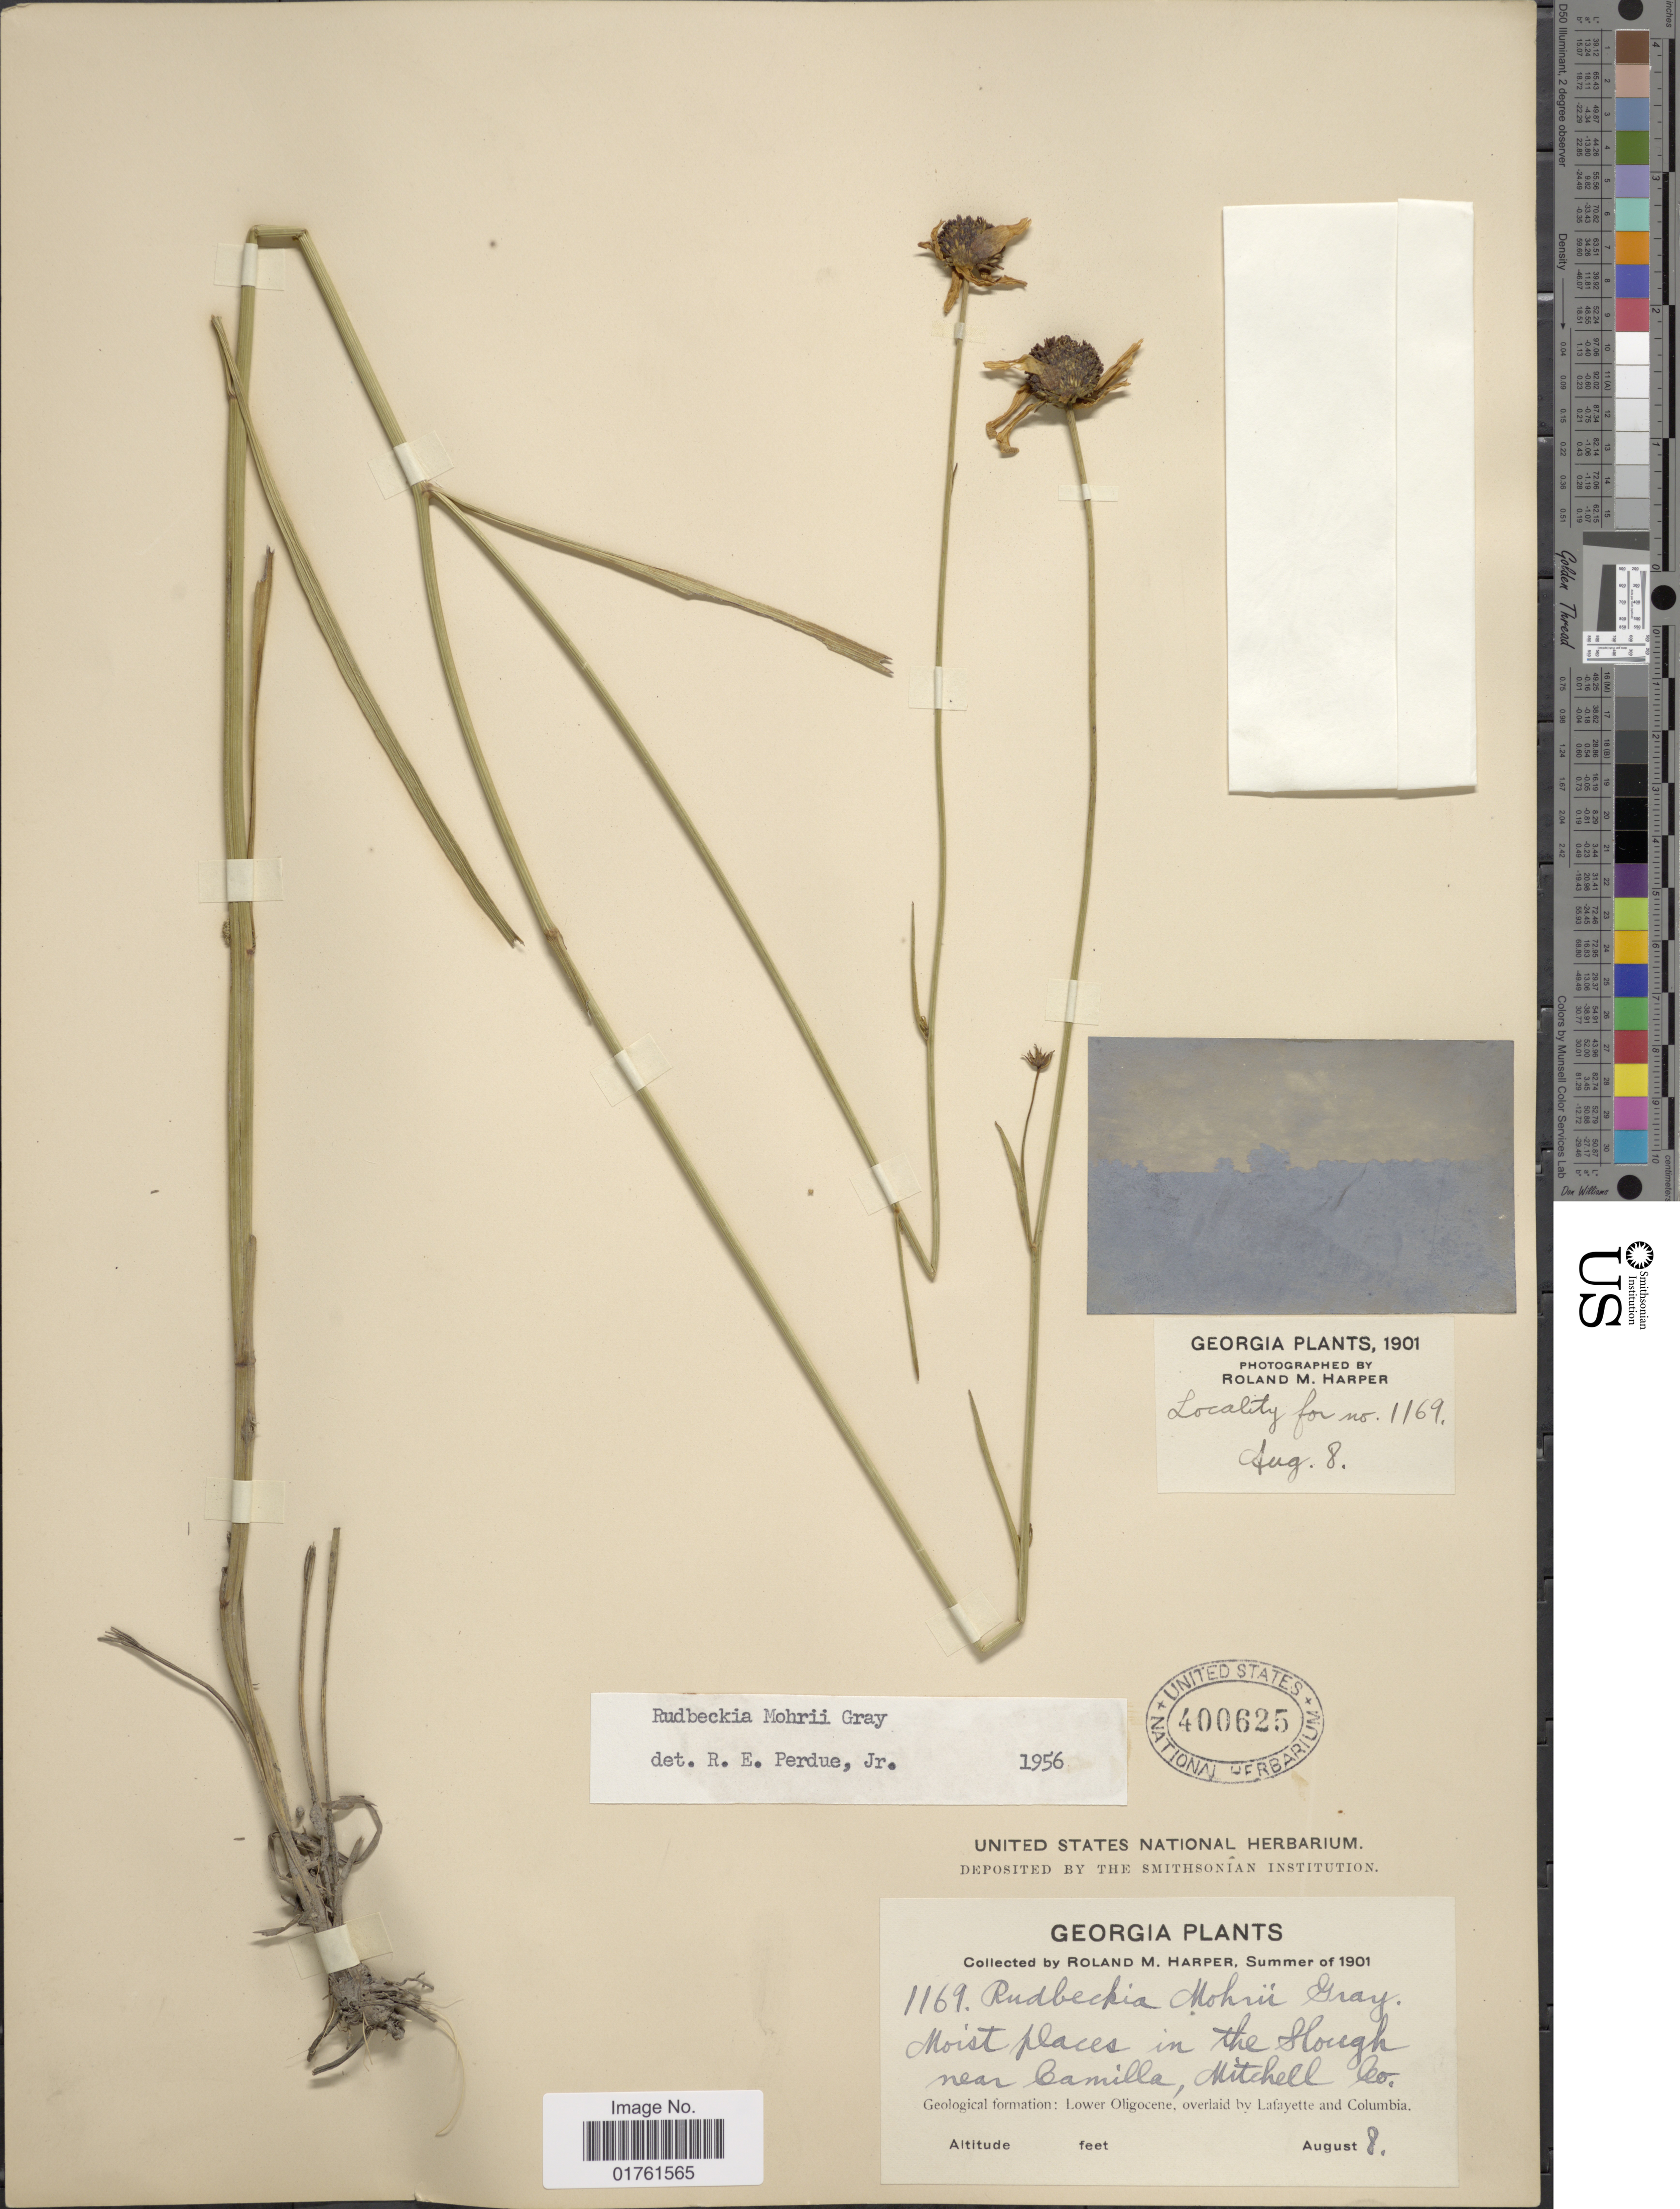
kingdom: Plantae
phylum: Tracheophyta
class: Magnoliopsida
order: Asterales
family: Asteraceae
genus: Rudbeckia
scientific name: Rudbeckia mohri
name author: A. Gray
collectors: R. M. Harper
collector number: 1169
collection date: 1901-08-08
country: United States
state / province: Georgia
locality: Moist places in the Slough near Camilla, Mithcell Co, Geological formation: Lower Oligocene, overlaid by Lafeyette and Columbia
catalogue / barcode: US 400625